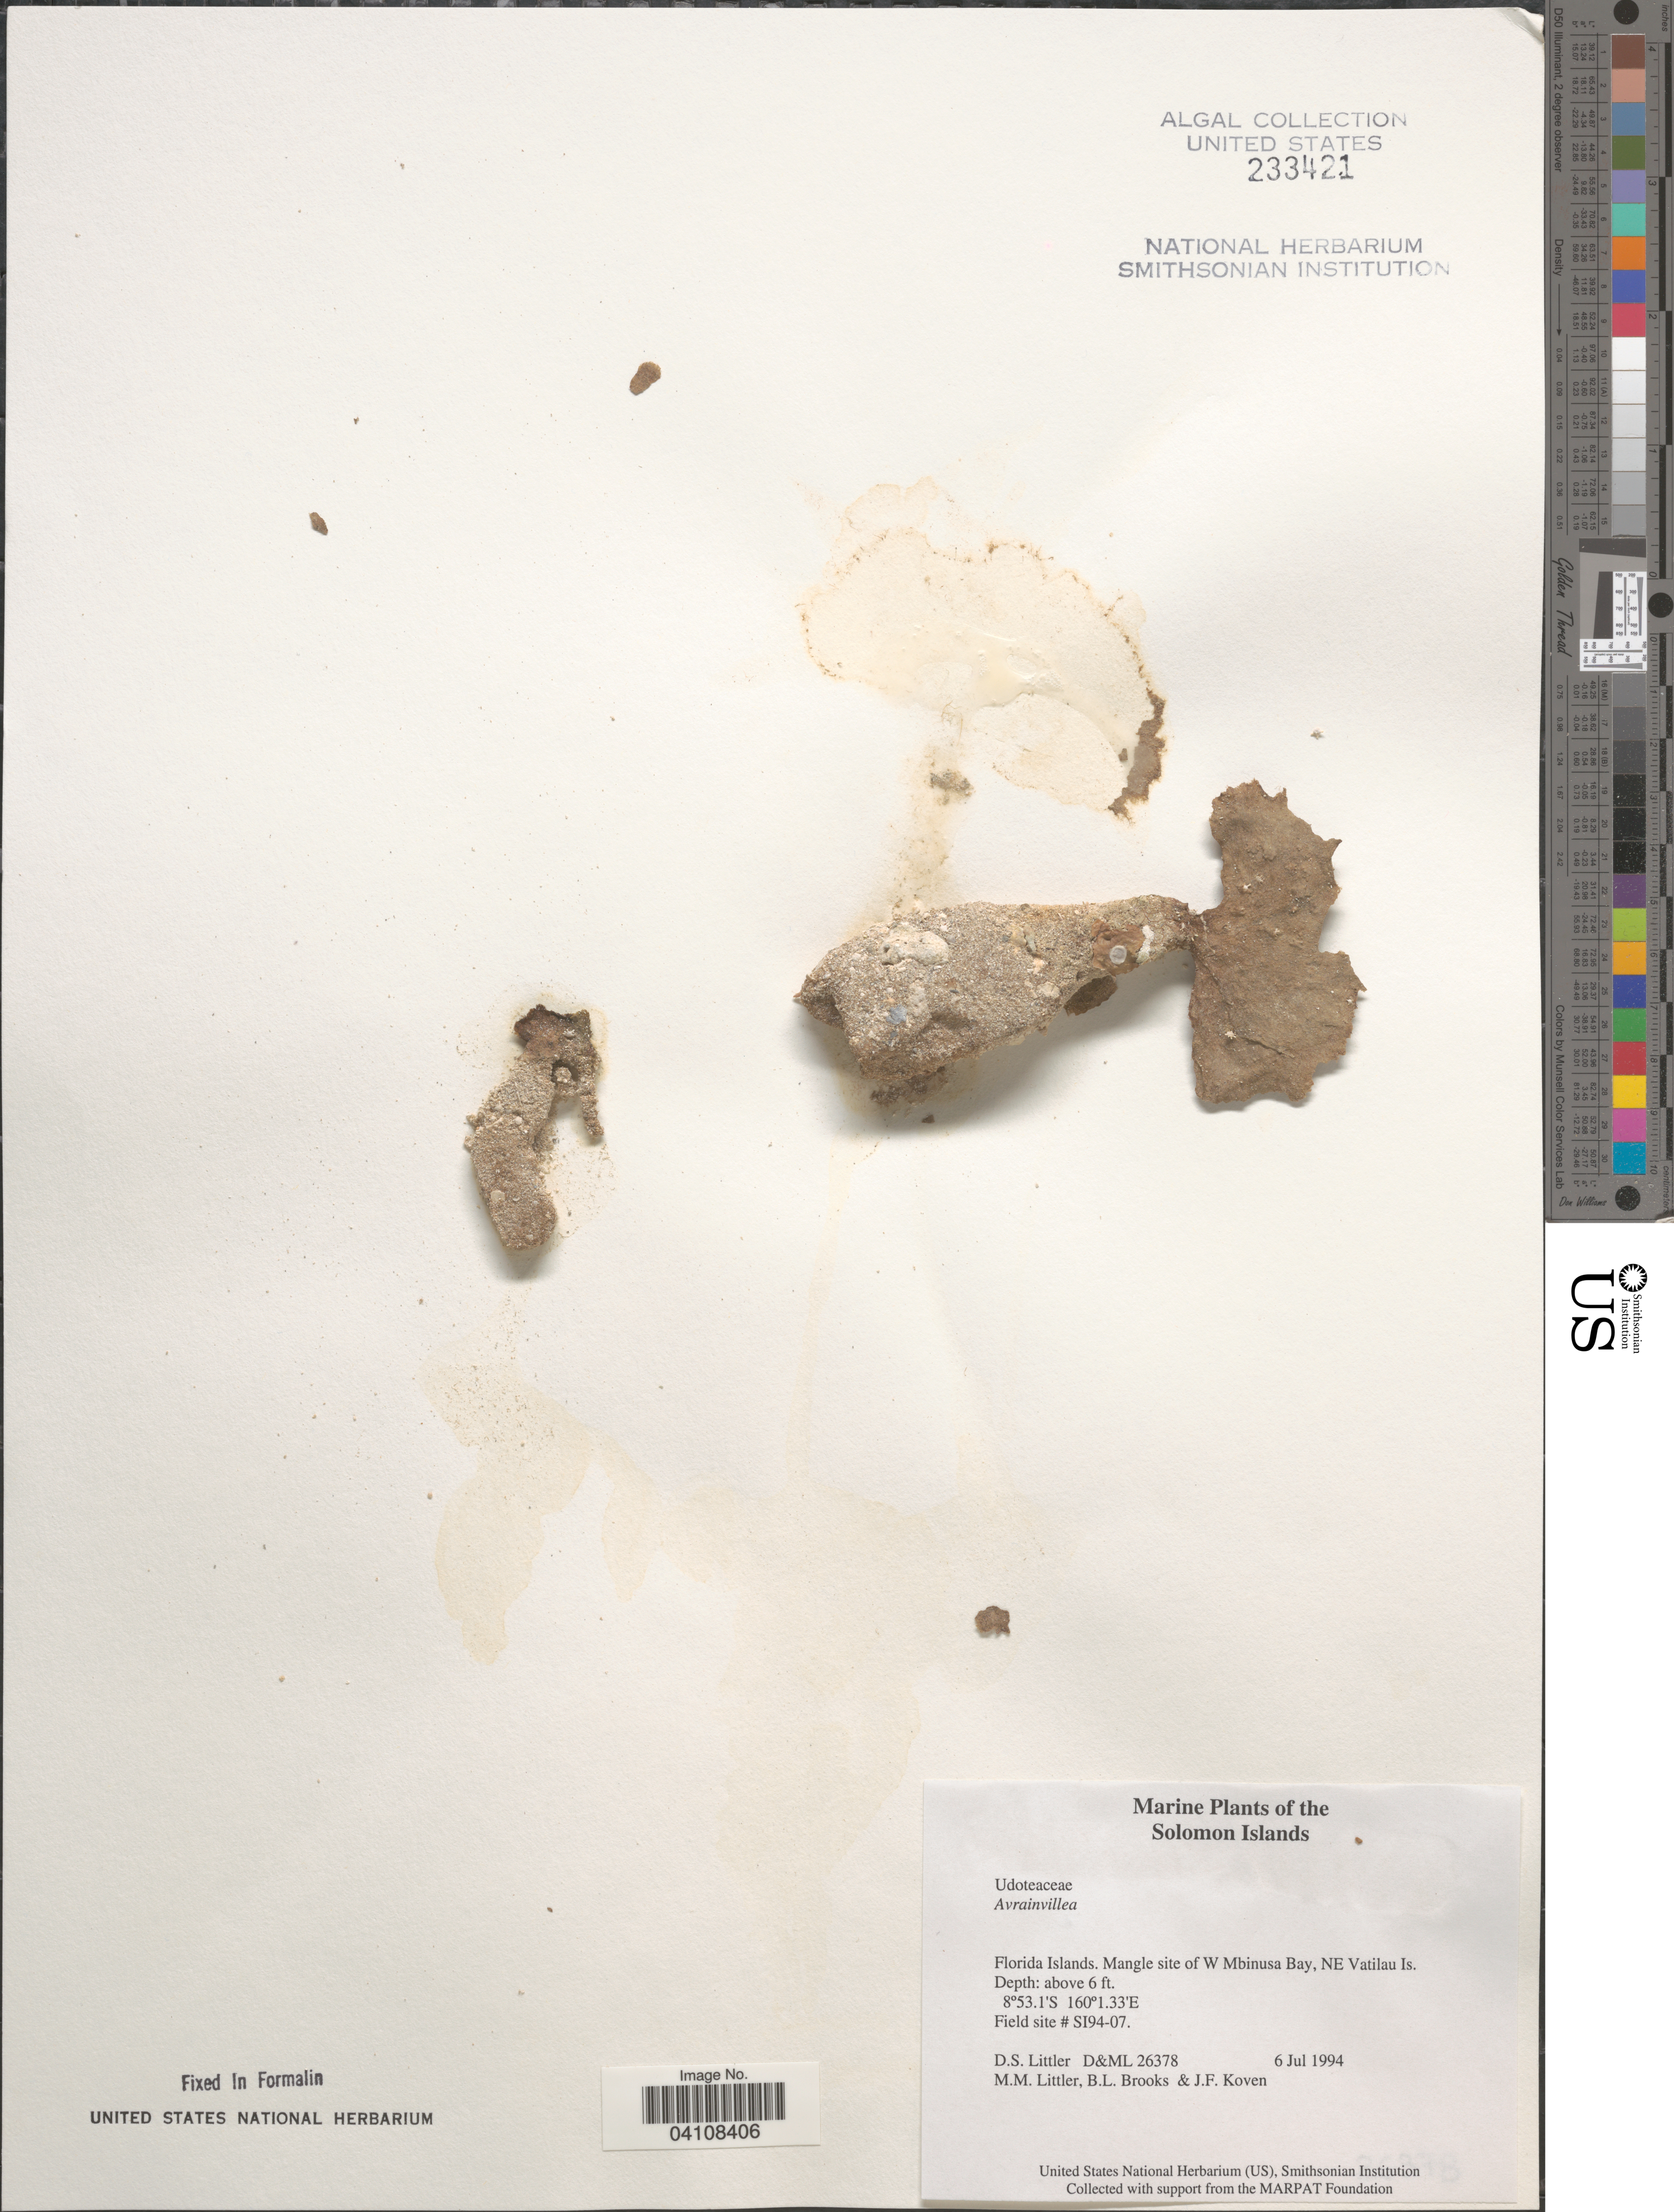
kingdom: Plantae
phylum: Chlorophyta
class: Ulvophyceae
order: Bryopsidales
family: Dichotomosiphonaceae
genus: Avrainvillea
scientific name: Avrainvillea sp.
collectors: D. S. Littler, B. Brooks & J. Koven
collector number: D&ML26378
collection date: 1994-07-06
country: Solomon Islands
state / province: Solomon Islands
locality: Florida Islands. Mangle site of W Mbinusa Bay, NE Vatilau Is. Field site # SI94-07.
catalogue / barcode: US 233421